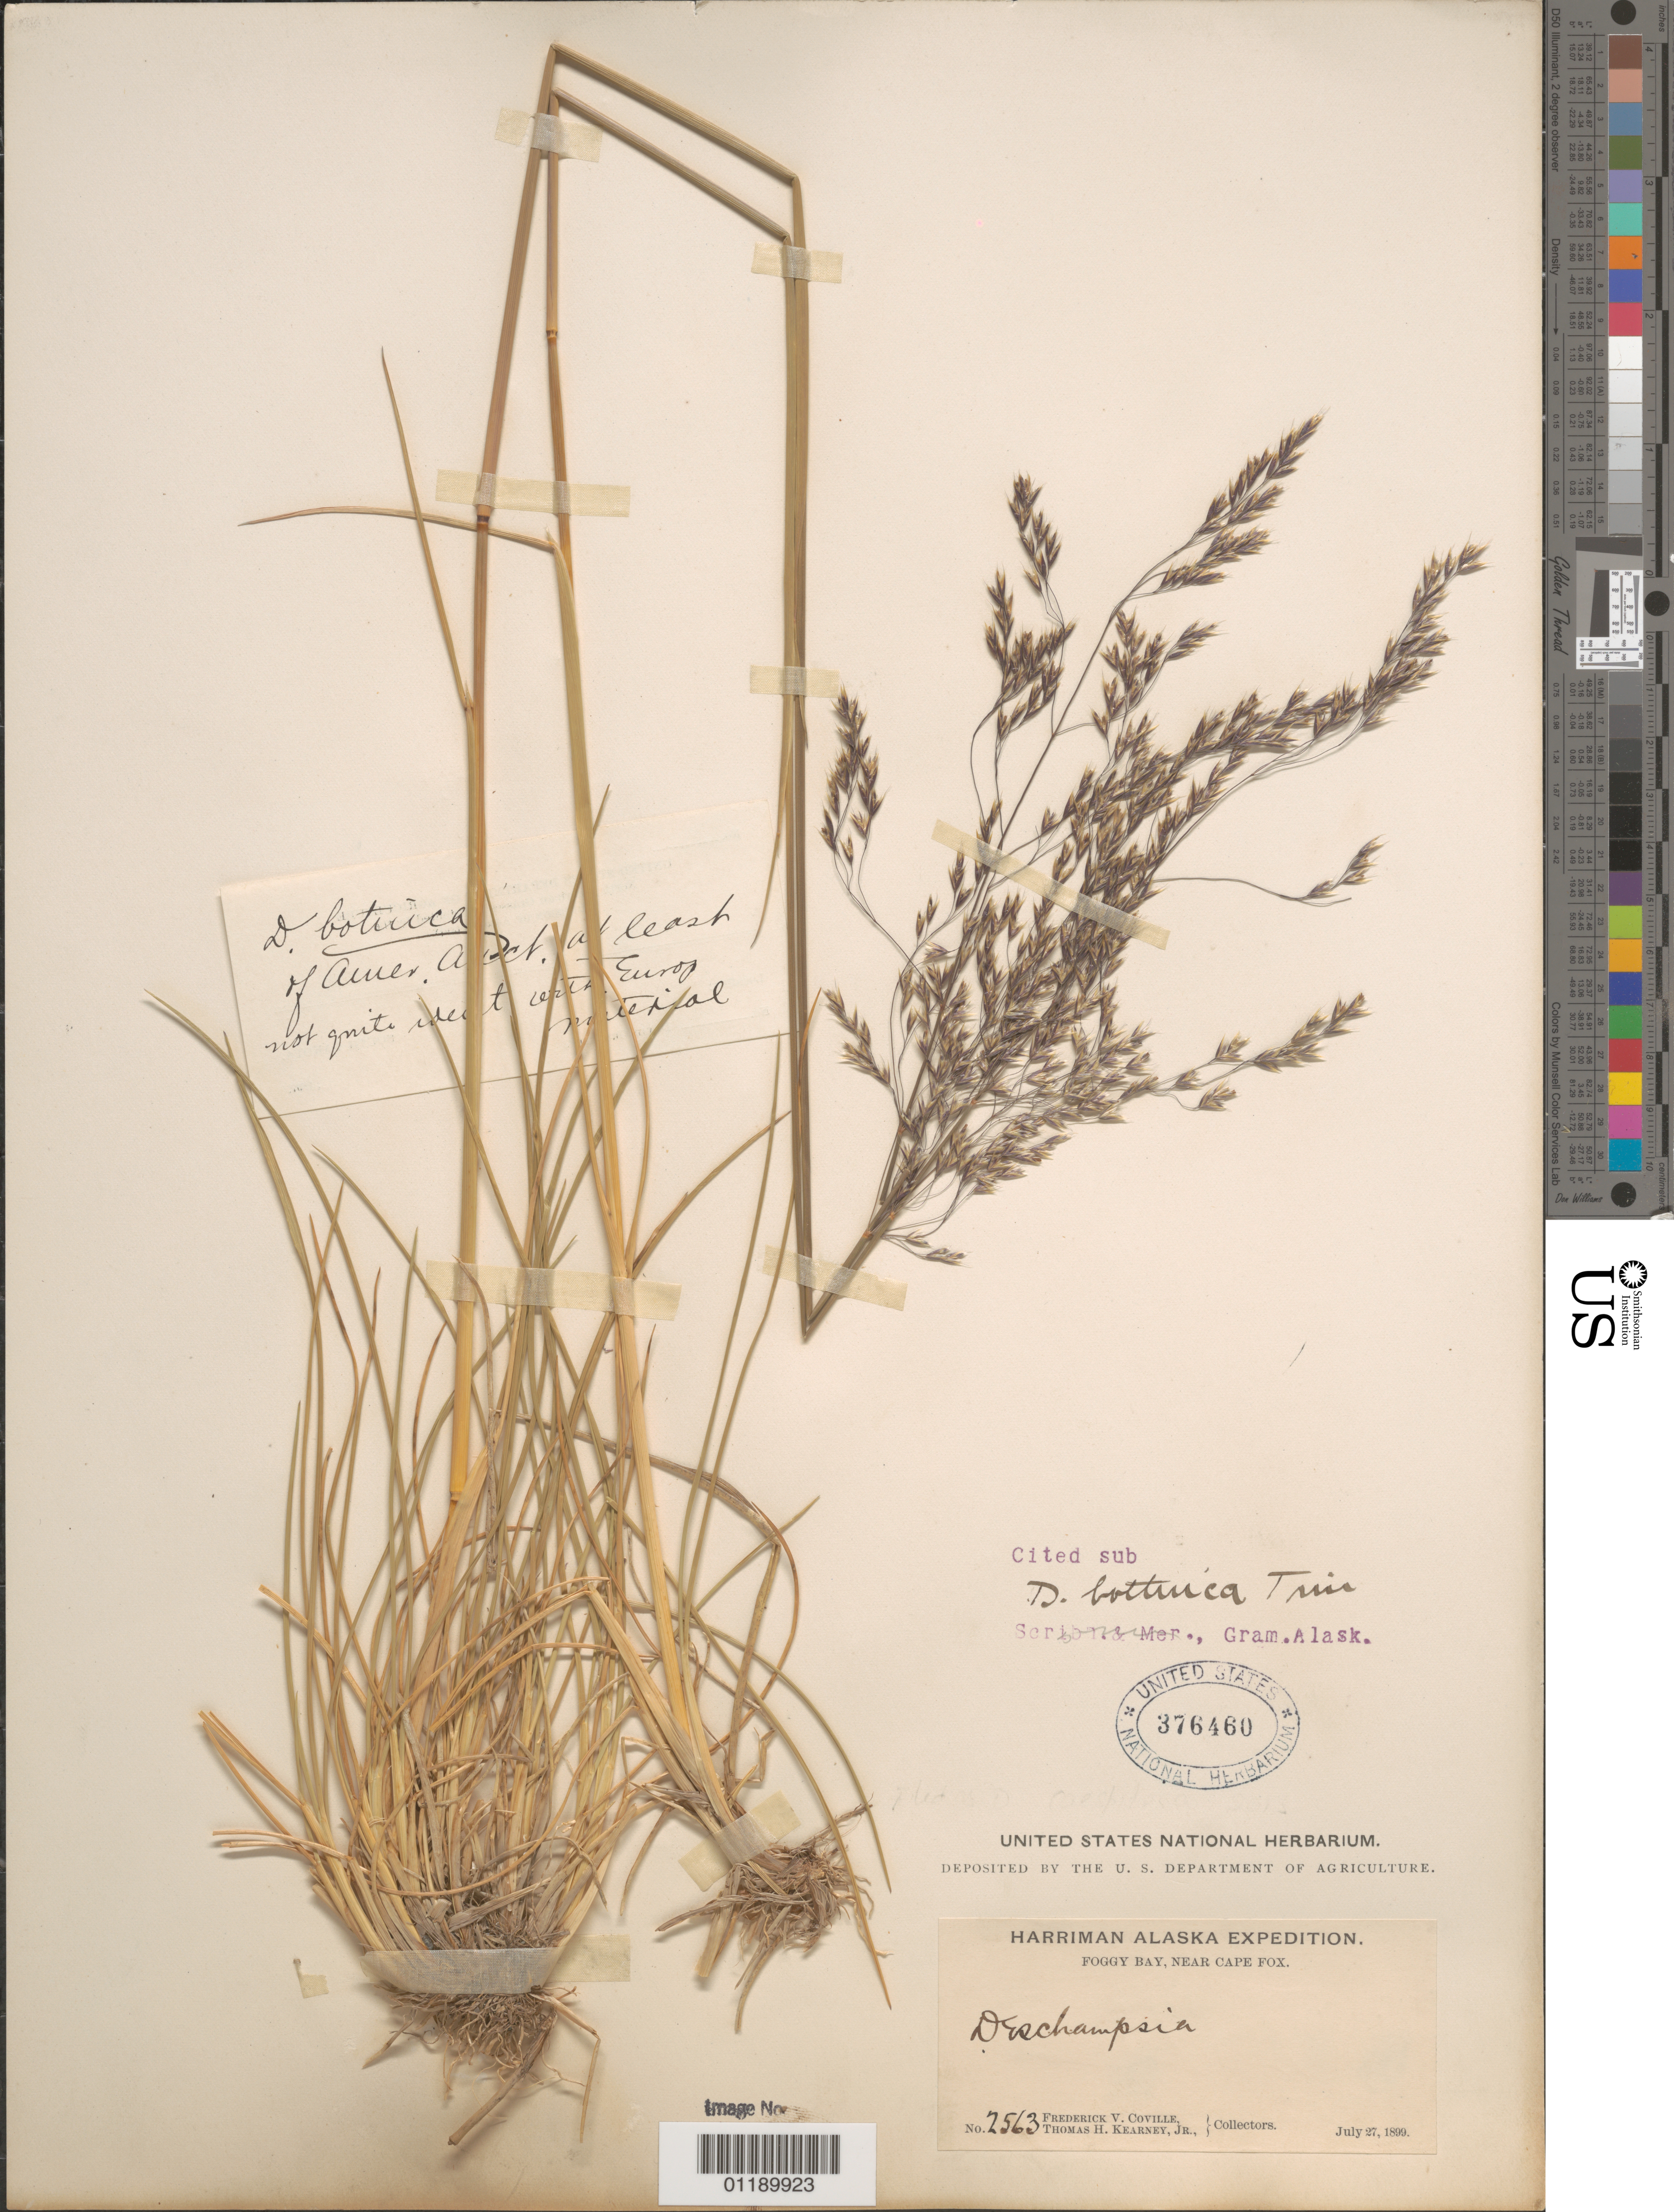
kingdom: Plantae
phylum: Tracheophyta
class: Liliopsida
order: Poales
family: Poaceae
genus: Deschampsia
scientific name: Deschampsia bottnica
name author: (Wahlenb.) Trin.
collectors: F. V. Coville & T. H. Kearney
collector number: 2563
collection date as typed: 27 Jul 1899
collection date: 1899-07-27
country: United States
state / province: Alaska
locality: Foggy Bay, near Cape Fox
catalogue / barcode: US 376460